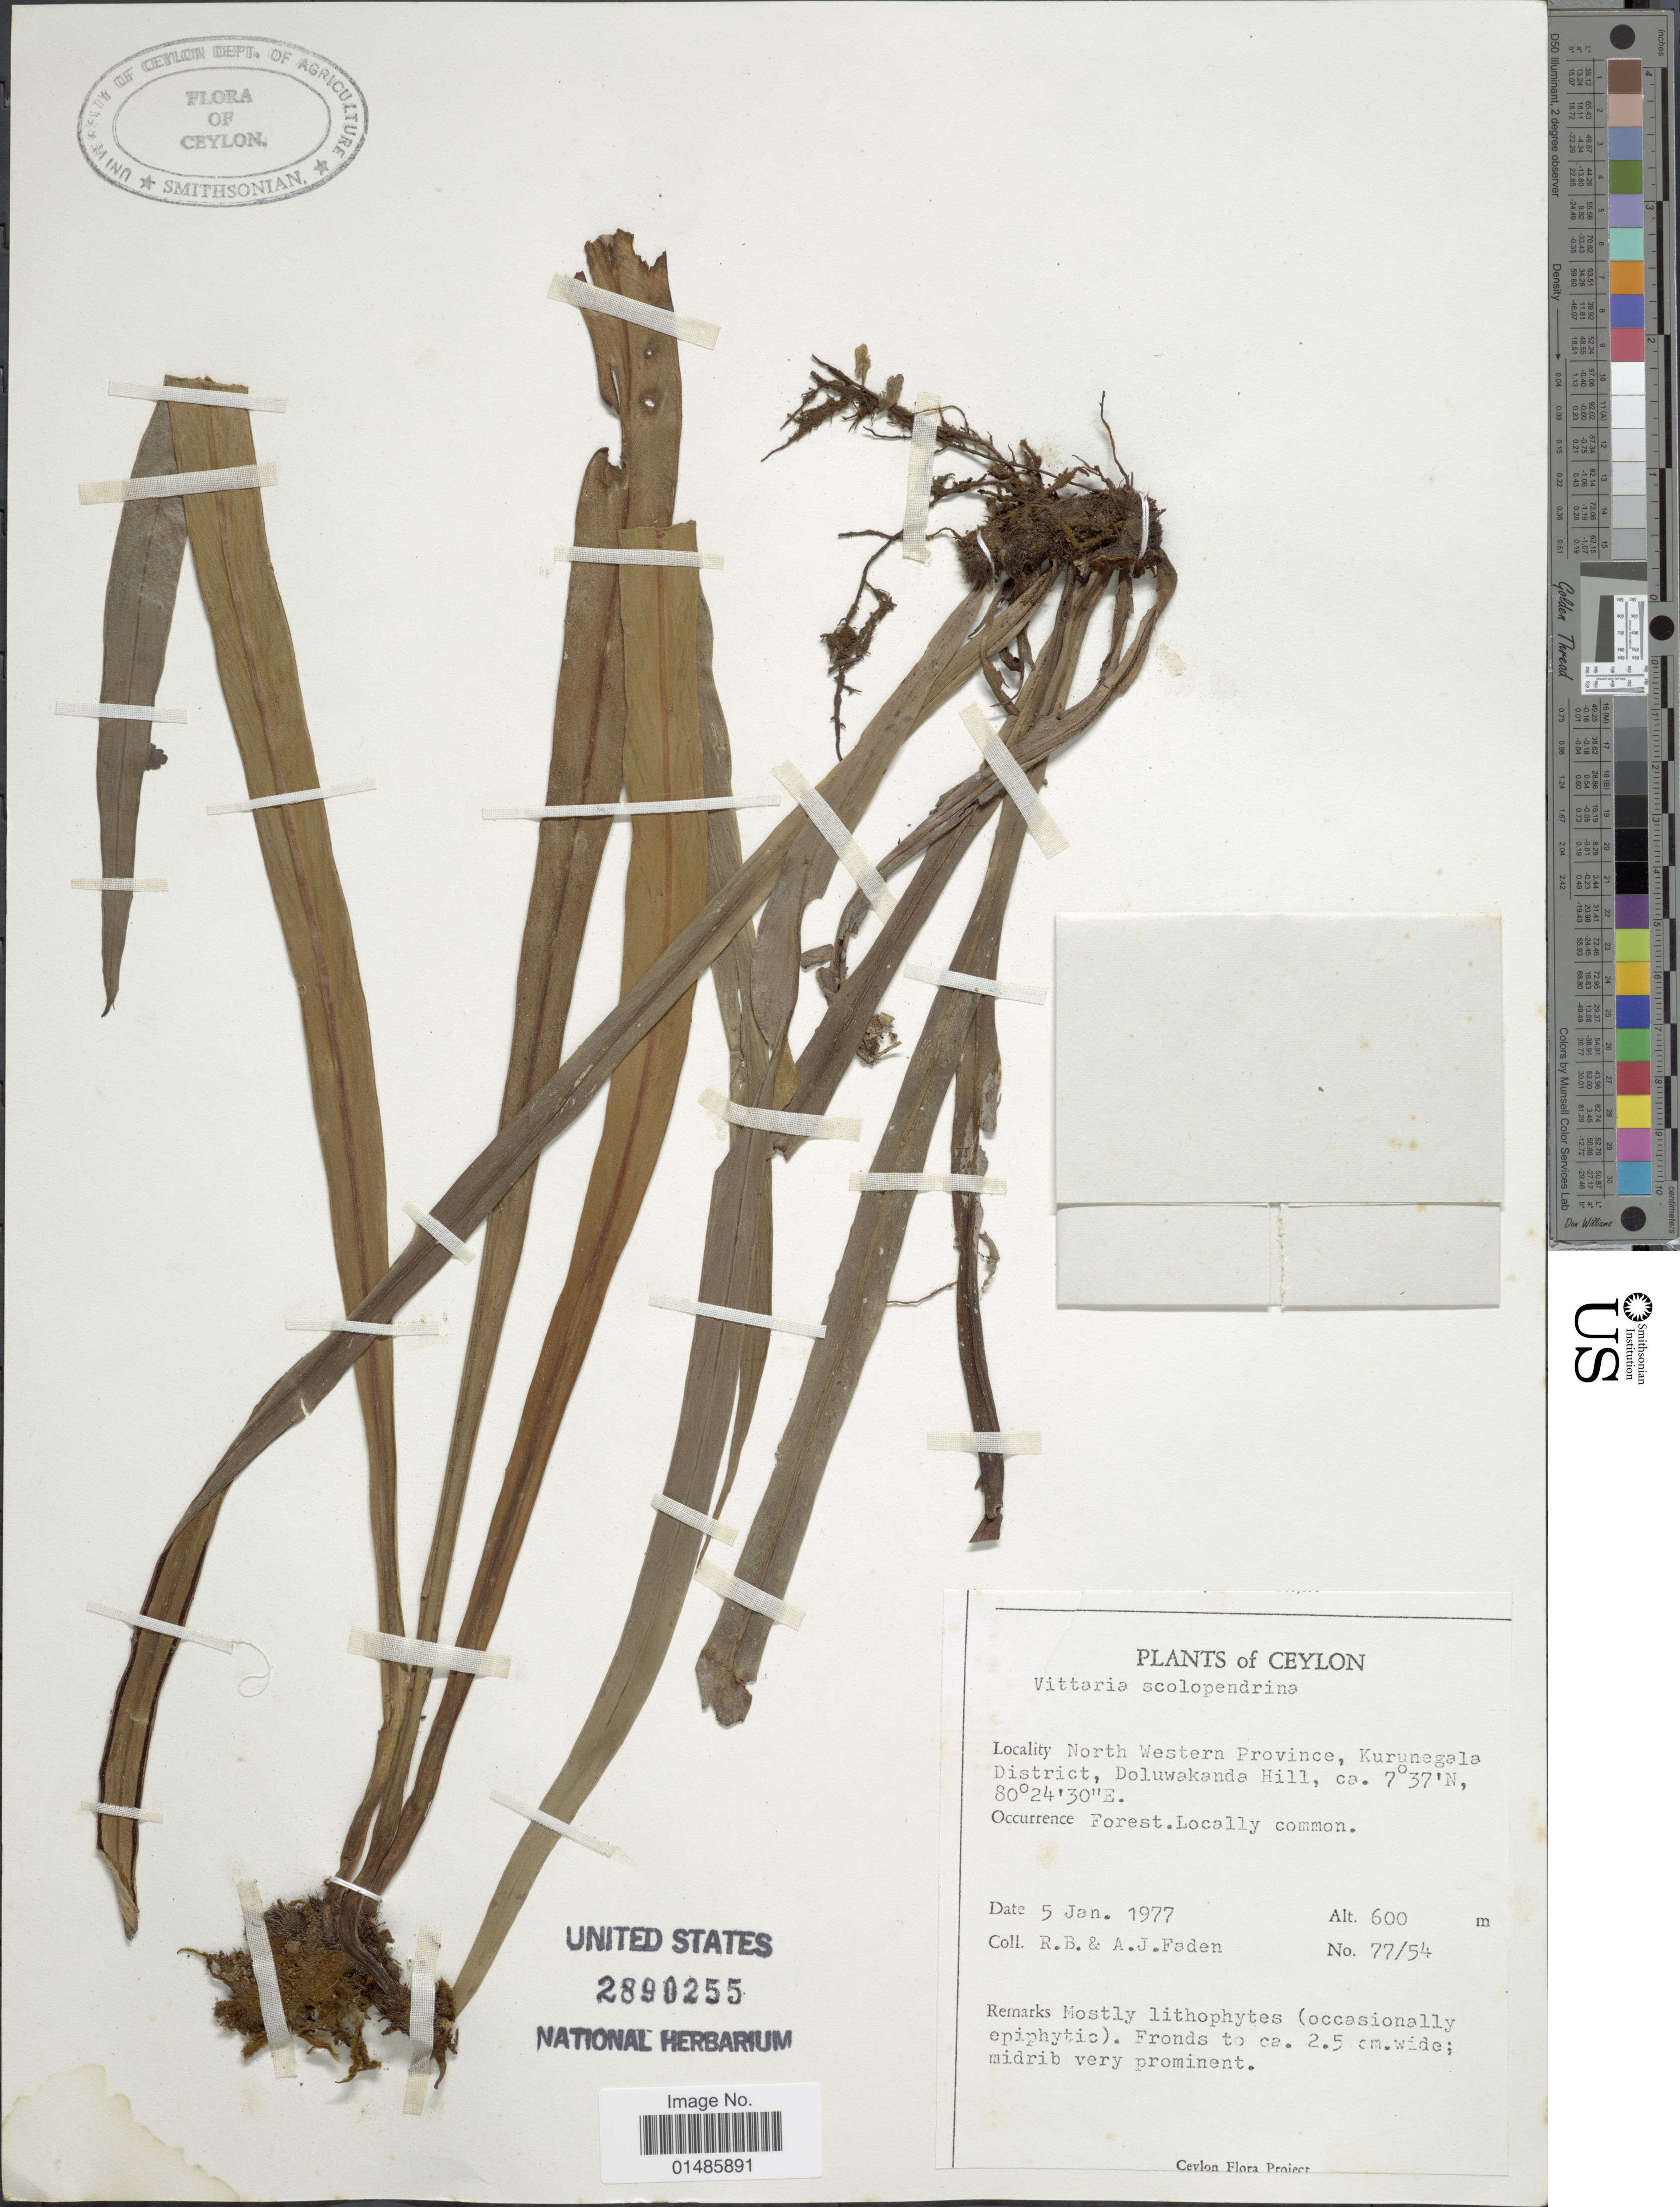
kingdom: Plantae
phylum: Tracheophyta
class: Polypodiopsida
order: Polypodiales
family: Pteridaceae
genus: Haplopteris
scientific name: Haplopteris scolopendrina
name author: (Bory) Presl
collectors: R. B. Faden & A. J. Faden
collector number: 77/54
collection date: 1977-01-05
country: Sri Lanka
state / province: North Western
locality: Ceylon. Kurunegala District, Doluwakanda Hill.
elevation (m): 600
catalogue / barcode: US 2890255